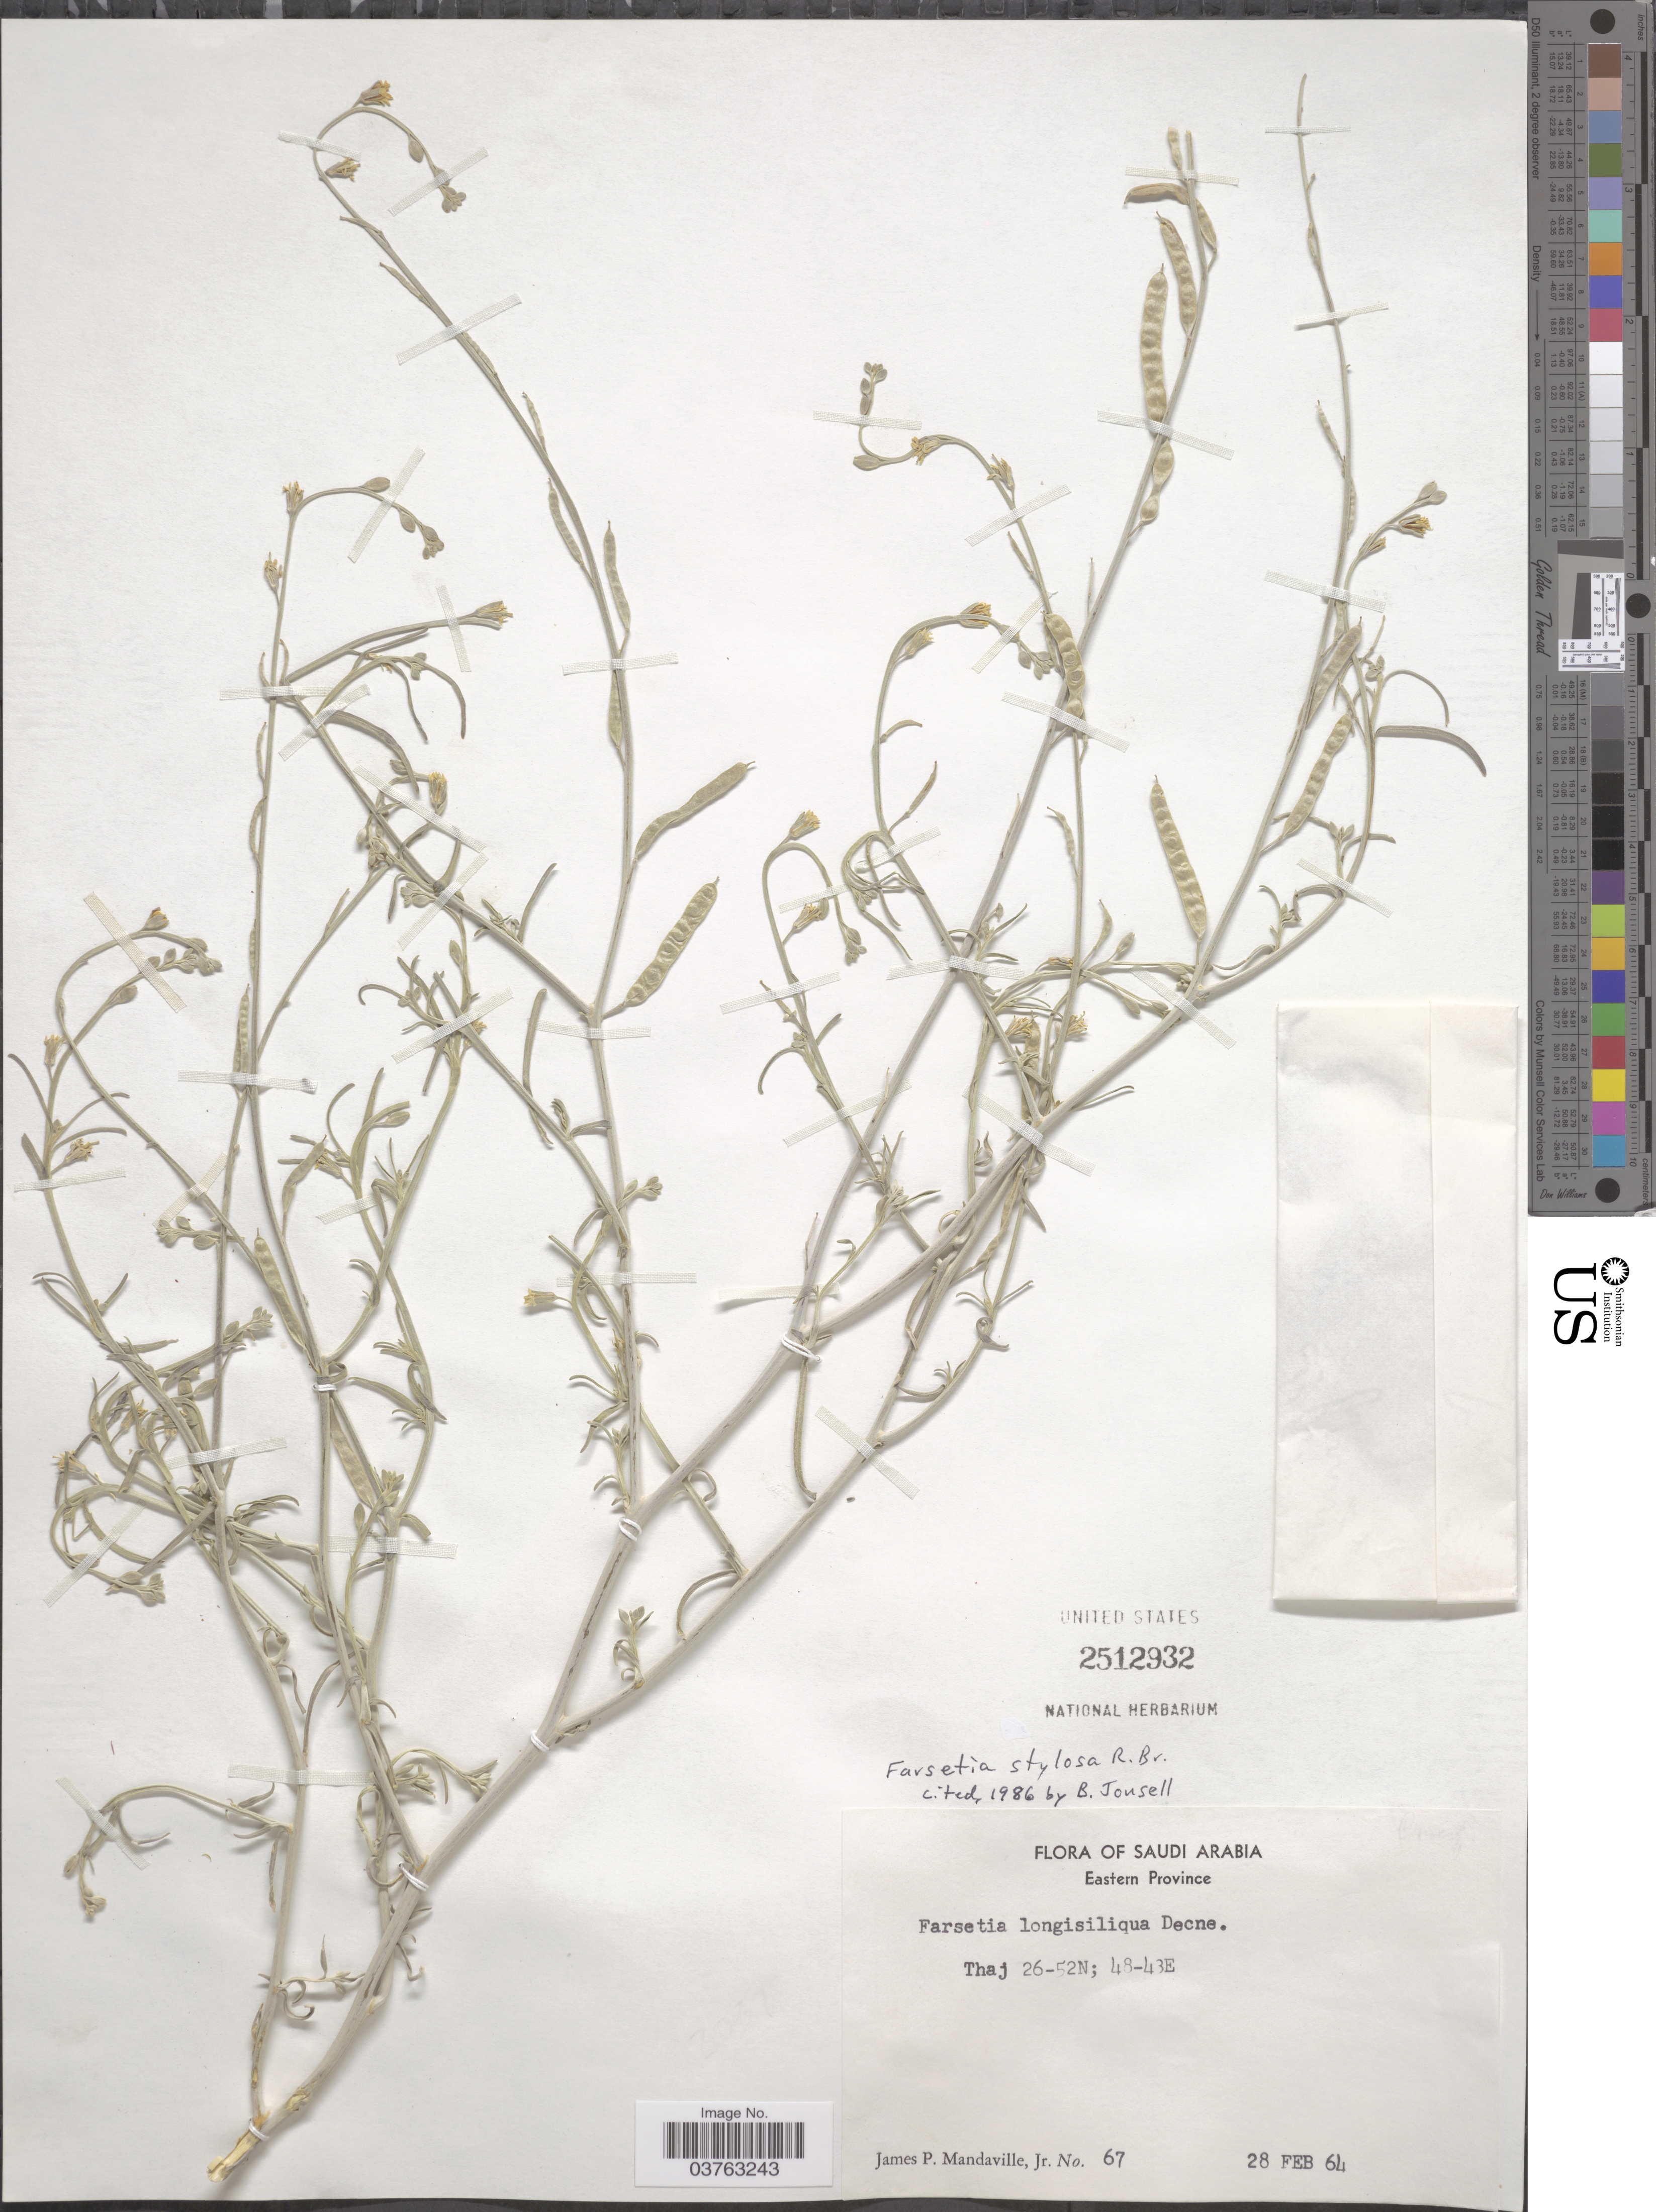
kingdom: Plantae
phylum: Tracheophyta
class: Magnoliopsida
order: Brassicales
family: Brassicaceae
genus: Farsetia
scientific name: Farsetia stylosa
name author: R. Br.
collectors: J. Mandaville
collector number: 67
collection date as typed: Transcribed d/m/y: 28/2/64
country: Saudi Arabia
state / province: Ash Sharqiyah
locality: Eastern Province. Thaj.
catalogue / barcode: US 2512932